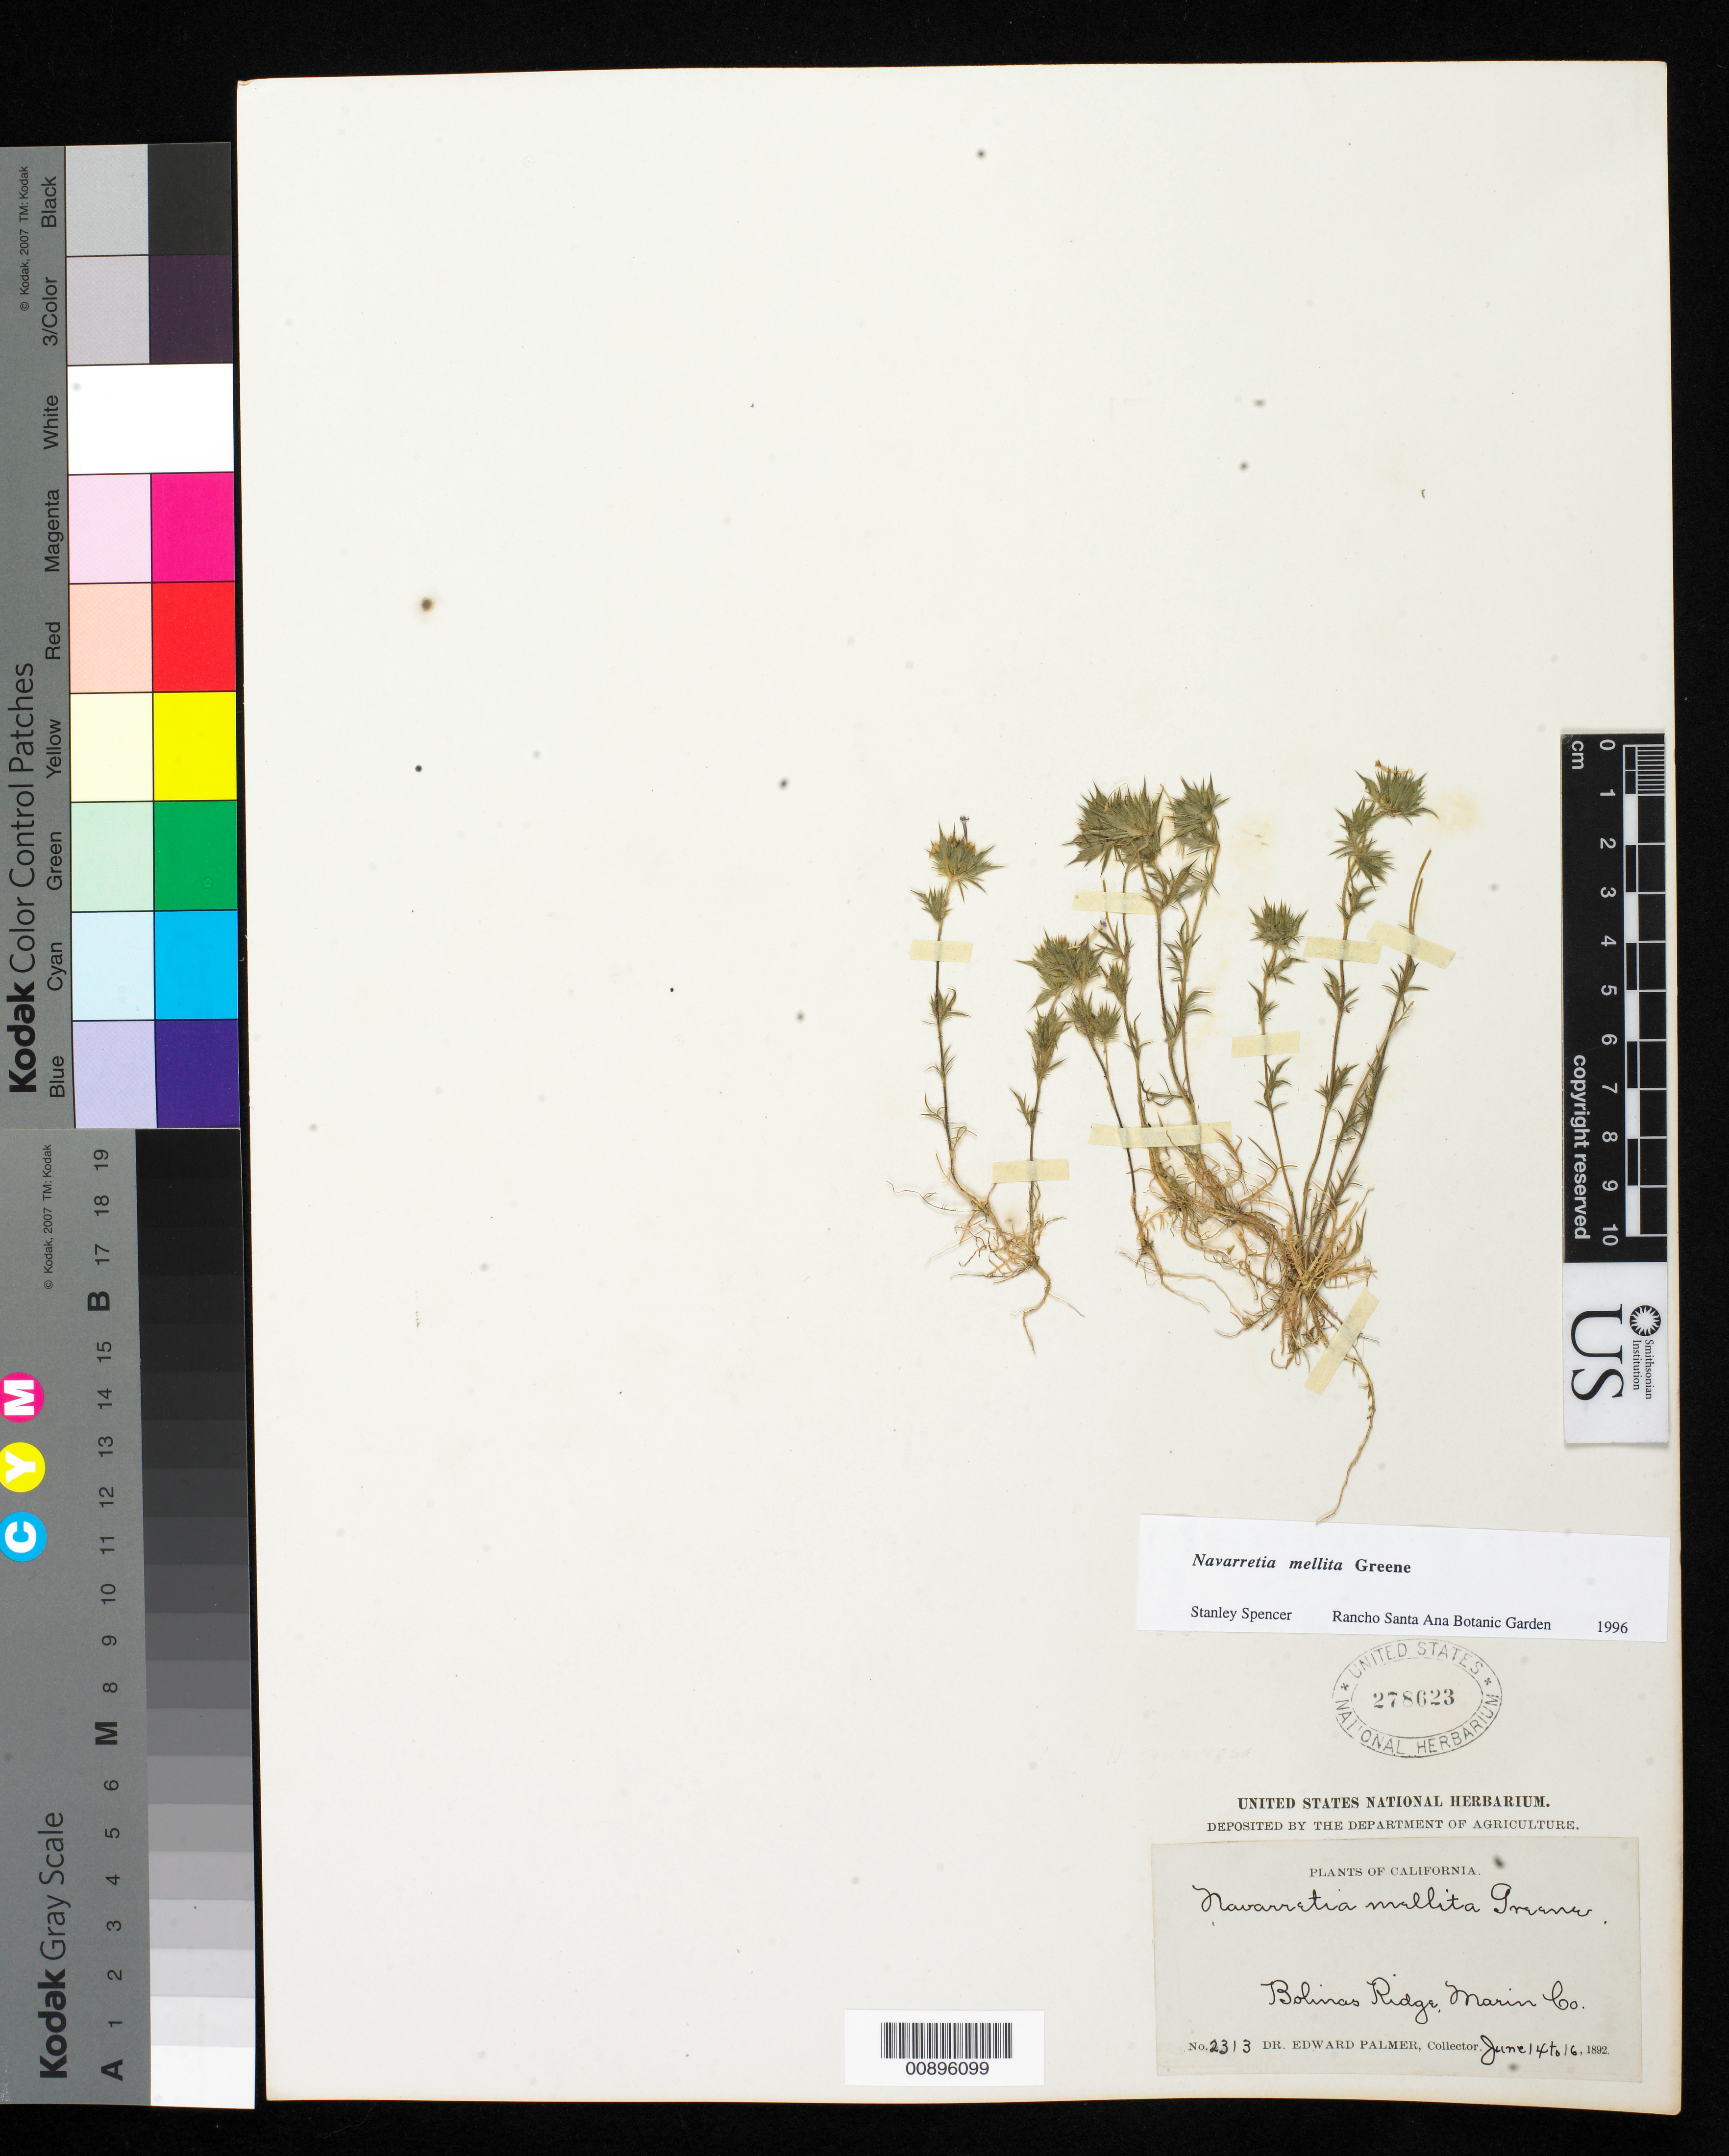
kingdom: Plantae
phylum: Tracheophyta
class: Magnoliopsida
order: Ericales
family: Polemoniaceae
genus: Navarretia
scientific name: Navarretia mellita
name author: Greene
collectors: E. Palmer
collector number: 2313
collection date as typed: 14 Jun 1892 to 16 Jun 1892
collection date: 1892-06-14/1892-06-16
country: United States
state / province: California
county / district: Marin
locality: Bolinas Ridge, Marin County, California.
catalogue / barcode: US 278623